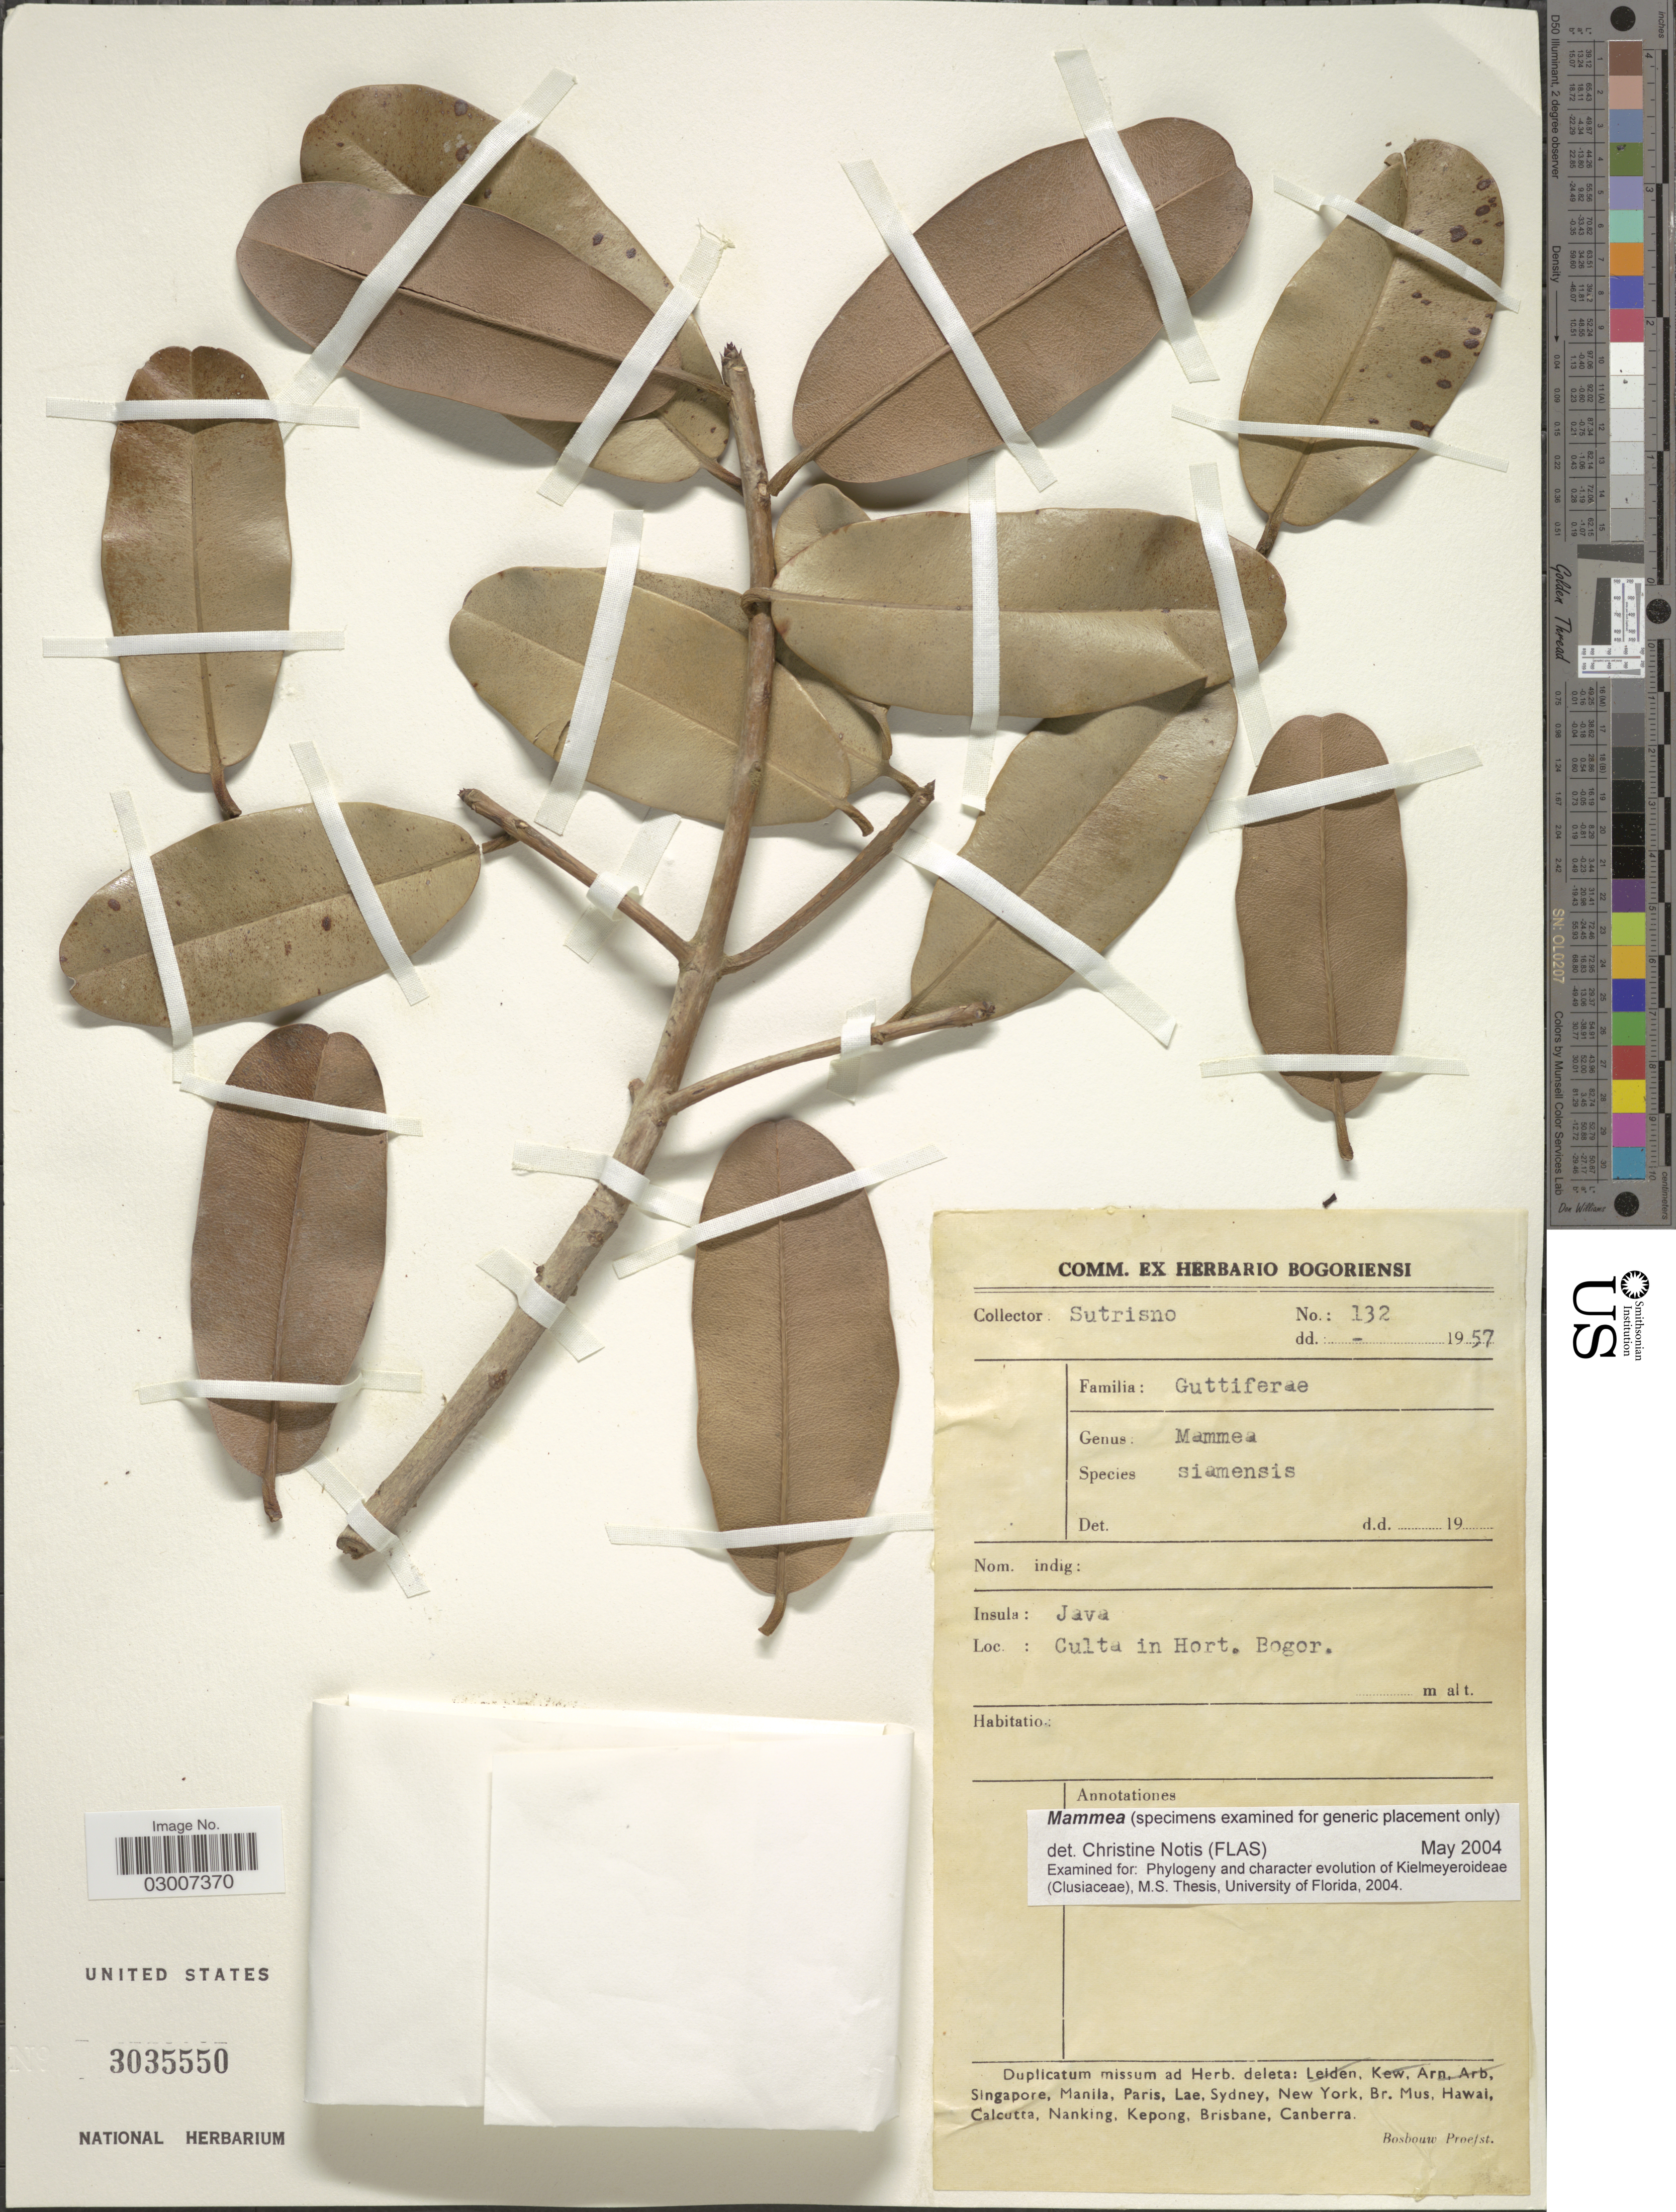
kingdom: Plantae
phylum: Tracheophyta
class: Magnoliopsida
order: Malpighiales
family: Calophyllaceae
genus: Mammea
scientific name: Mammea siamensis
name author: T. Anderson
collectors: P. Sutrisno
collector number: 132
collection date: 1957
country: Indonesia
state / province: Java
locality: Insula: Java. Culta in Hort. Bogor.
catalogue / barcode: US 3035550